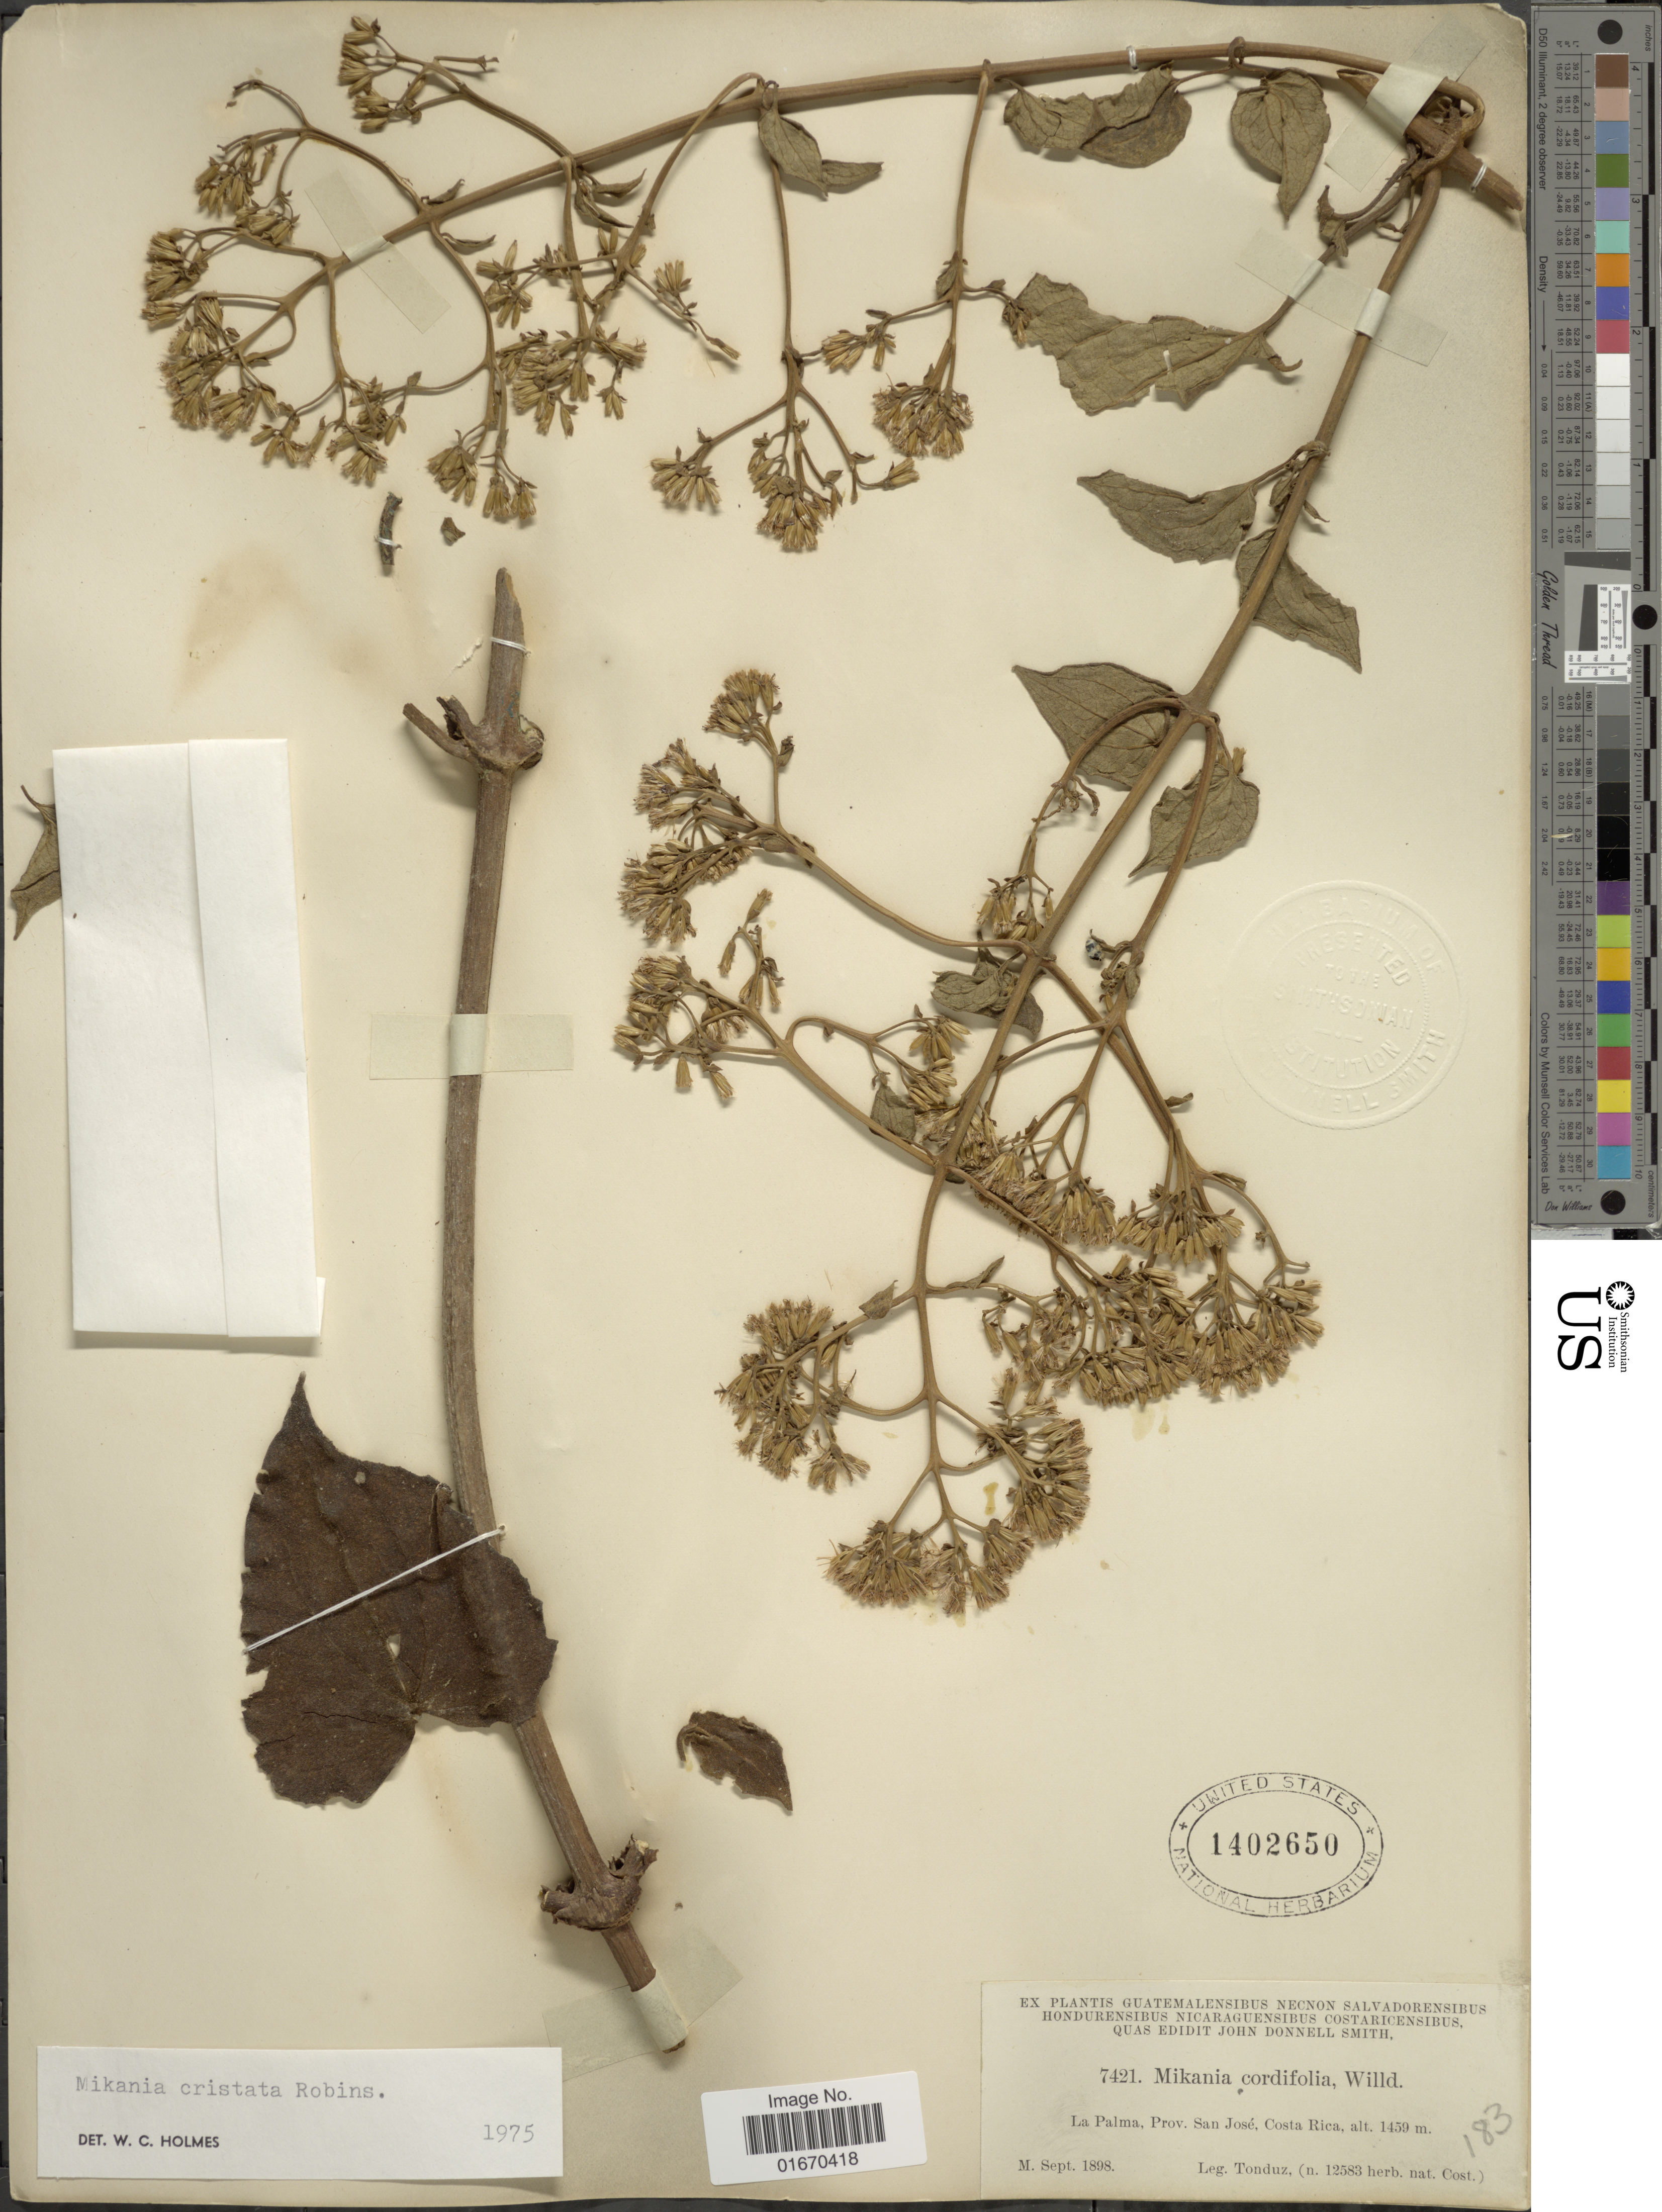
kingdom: Plantae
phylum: Tracheophyta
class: Magnoliopsida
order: Asterales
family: Asteraceae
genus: Mikania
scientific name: Mikania cristata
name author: B.L. Rob.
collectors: A. Tonduz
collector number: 7421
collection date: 1898-09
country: Costa Rica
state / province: San José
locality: La Palma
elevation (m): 1459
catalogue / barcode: US 1402650